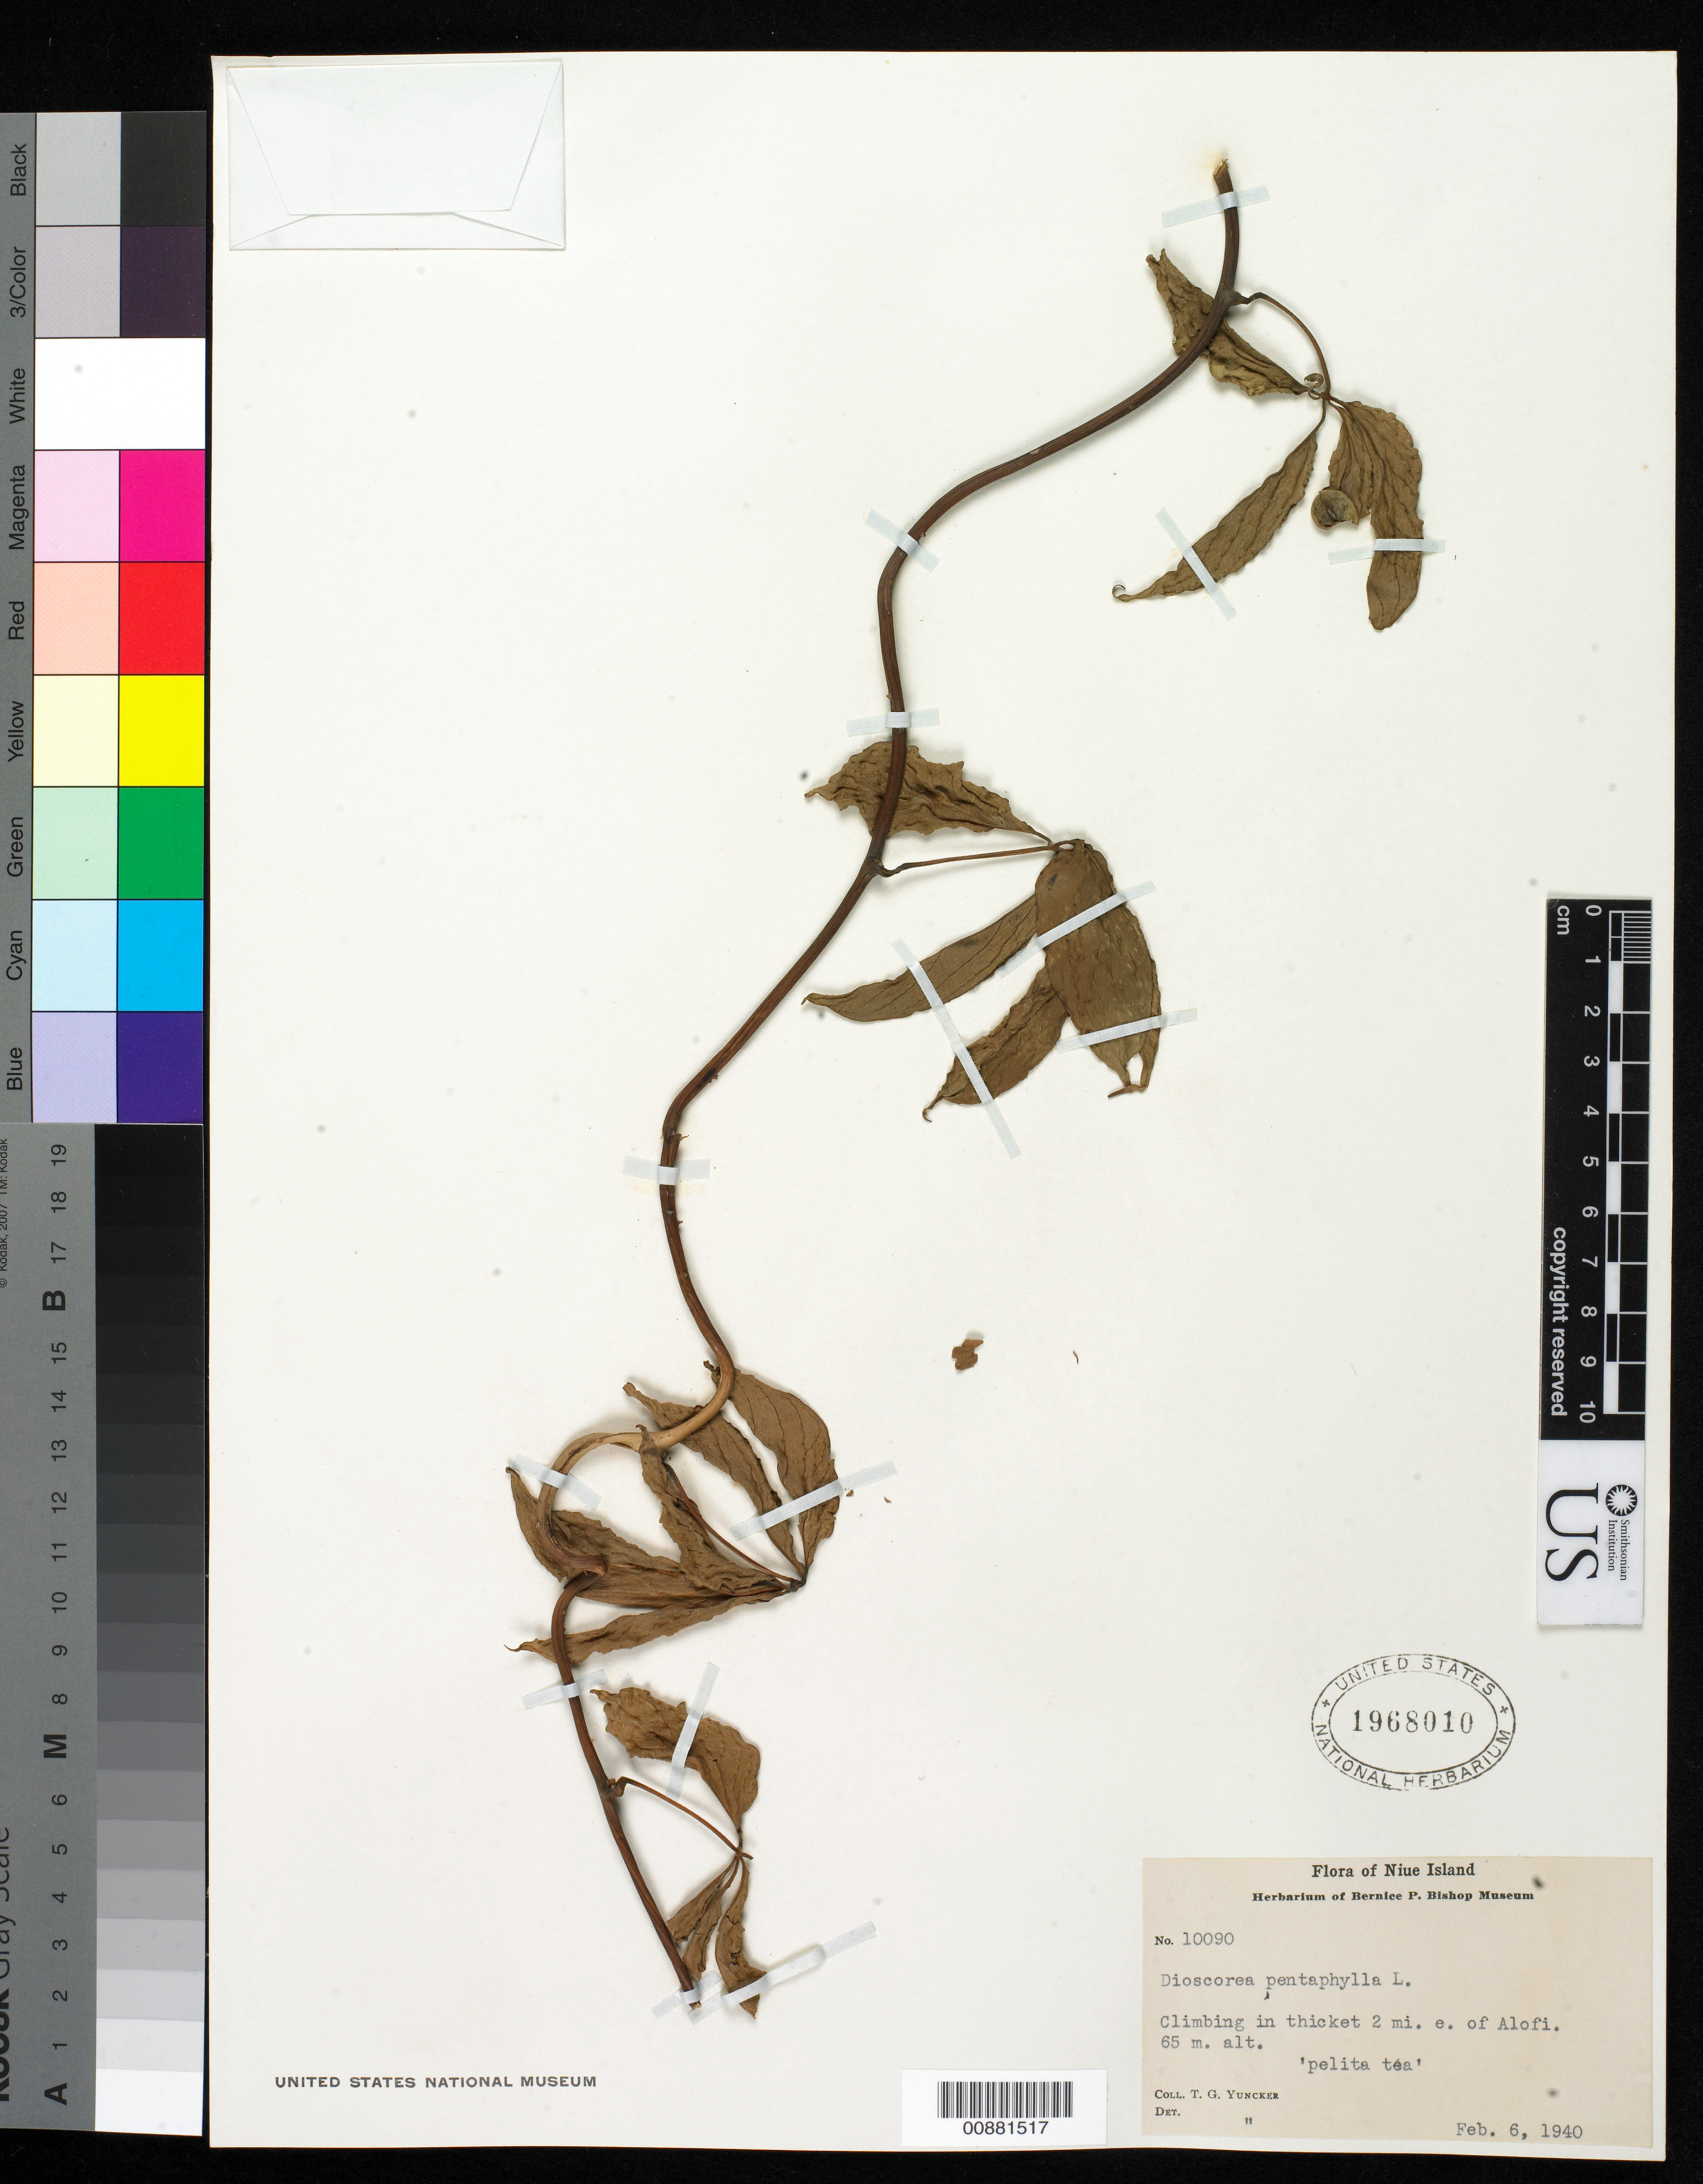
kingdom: Plantae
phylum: Tracheophyta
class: Liliopsida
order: Dioscoreales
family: Dioscoreaceae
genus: Dioscorea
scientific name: Dioscorea pentaphylla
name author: L.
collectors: T. G. Yuncker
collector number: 10090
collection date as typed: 06 Feb 1940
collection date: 1940-02-06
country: Niue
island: Niue I.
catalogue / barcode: US 1968010